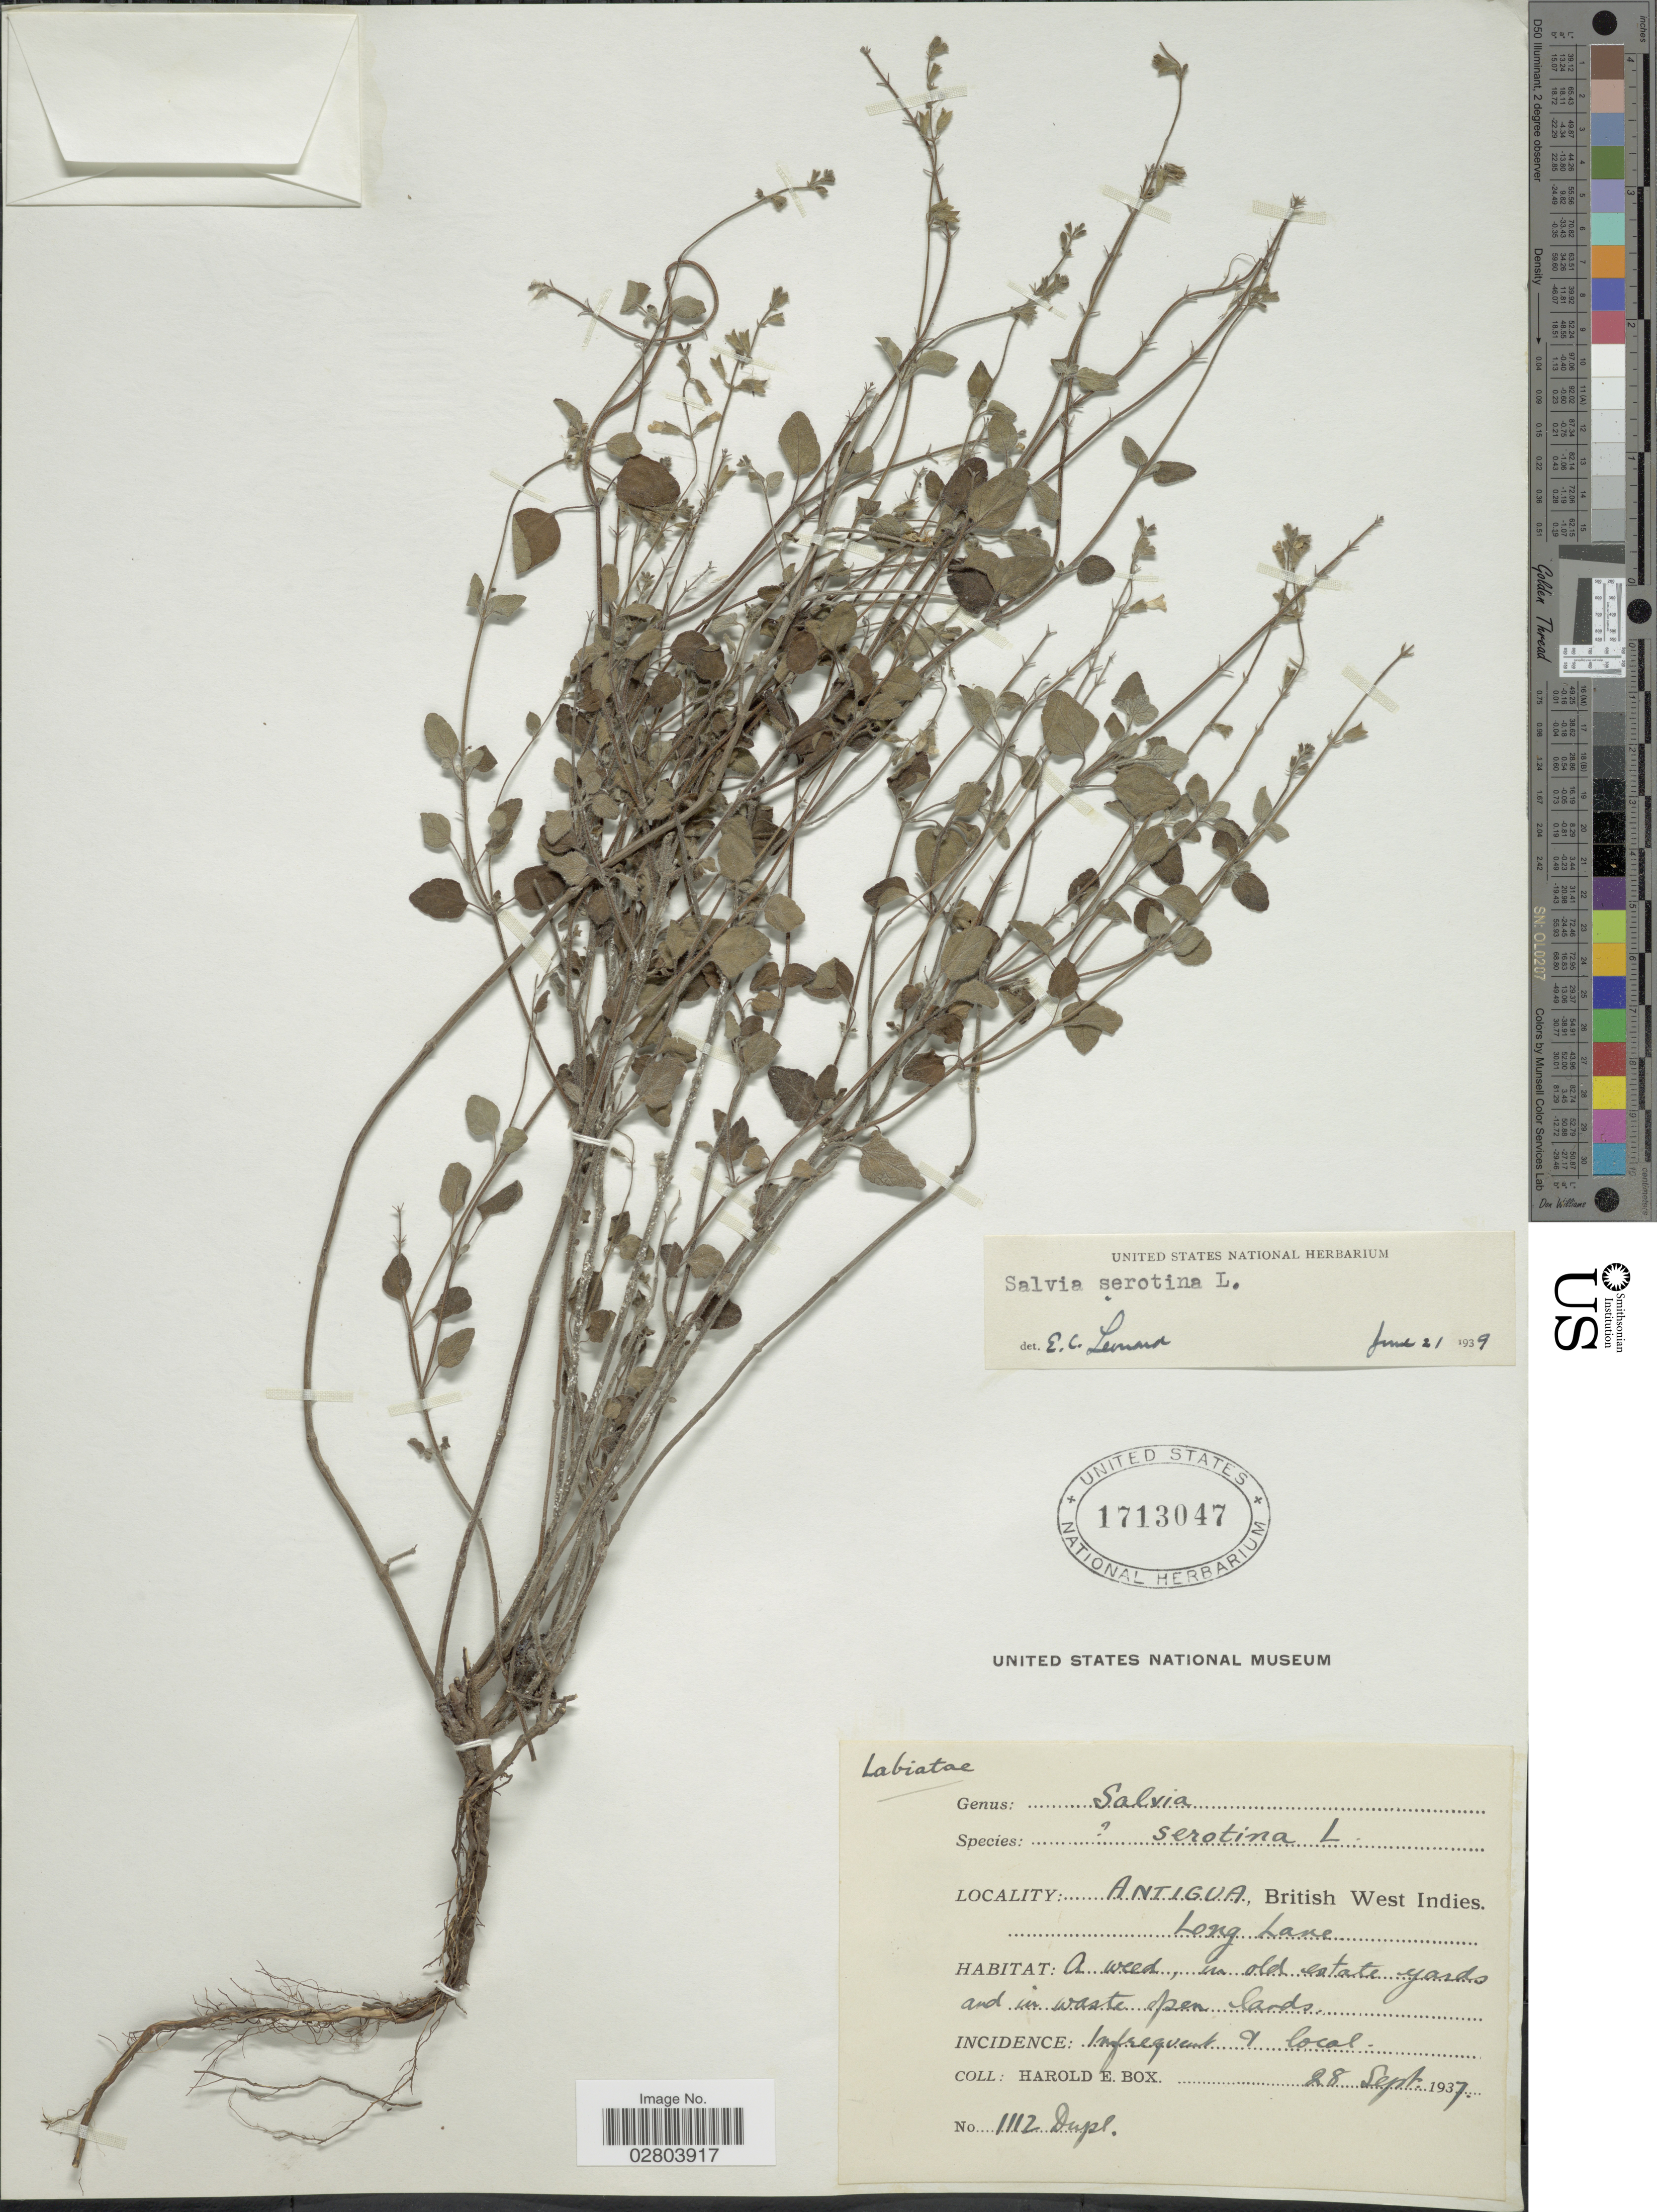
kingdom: Plantae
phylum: Tracheophyta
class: Magnoliopsida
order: Lamiales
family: Lamiaceae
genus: Salvia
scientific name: Salvia serotina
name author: L.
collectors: H. E. Box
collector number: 1112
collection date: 1937-09-28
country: Antigua and Barbuda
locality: Antigua, British West Indies. Long Lane.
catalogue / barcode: US 1713047